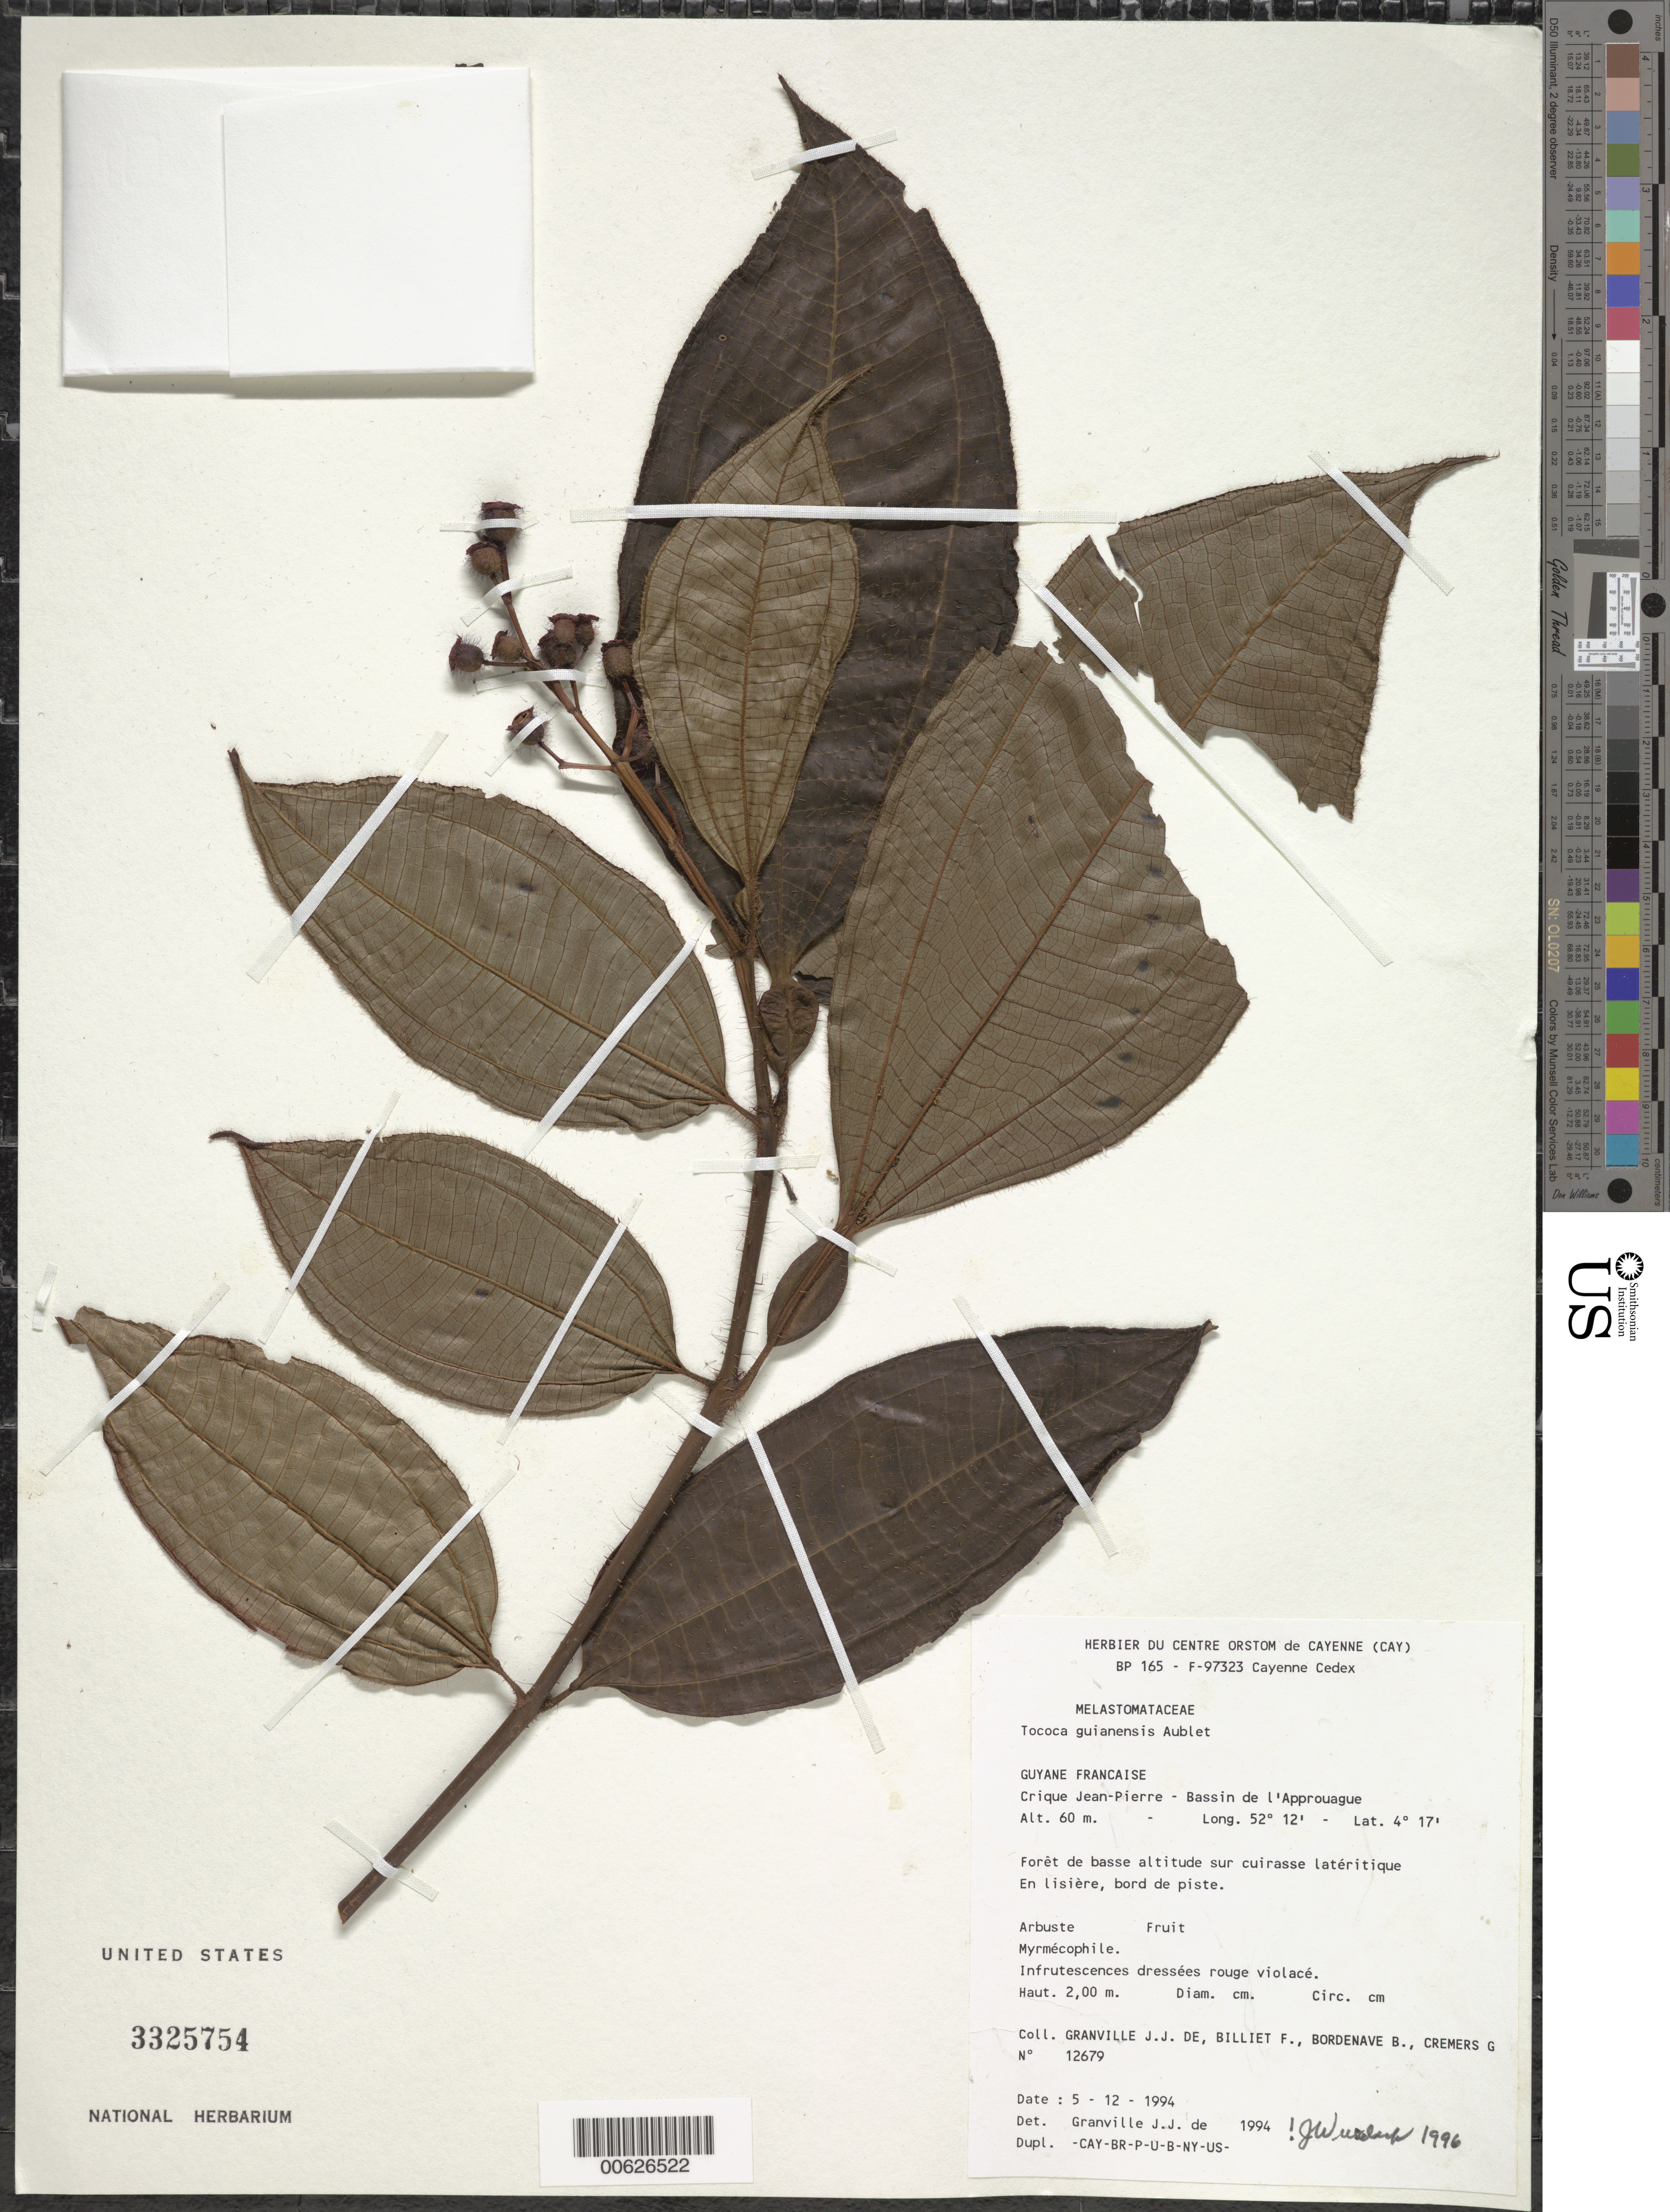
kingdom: Plantae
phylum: Tracheophyta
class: Magnoliopsida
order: Myrtales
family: Melastomataceae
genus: Tococa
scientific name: Tococa guianensis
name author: Aubl.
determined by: Wurdack, John J., (US), US (UNITED STATES)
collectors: J.-J. de Granville, F. Billiet, B. Bordenave & G. Cremers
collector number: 12679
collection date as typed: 5-Dec-94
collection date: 1994-12-05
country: French Guiana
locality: Crique Jean-Pierre, Bassin de l'Approuague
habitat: Foret de basse alittude sur cuirasse lateriitique. En lisiere, bord de piste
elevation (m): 60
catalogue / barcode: US 3325754